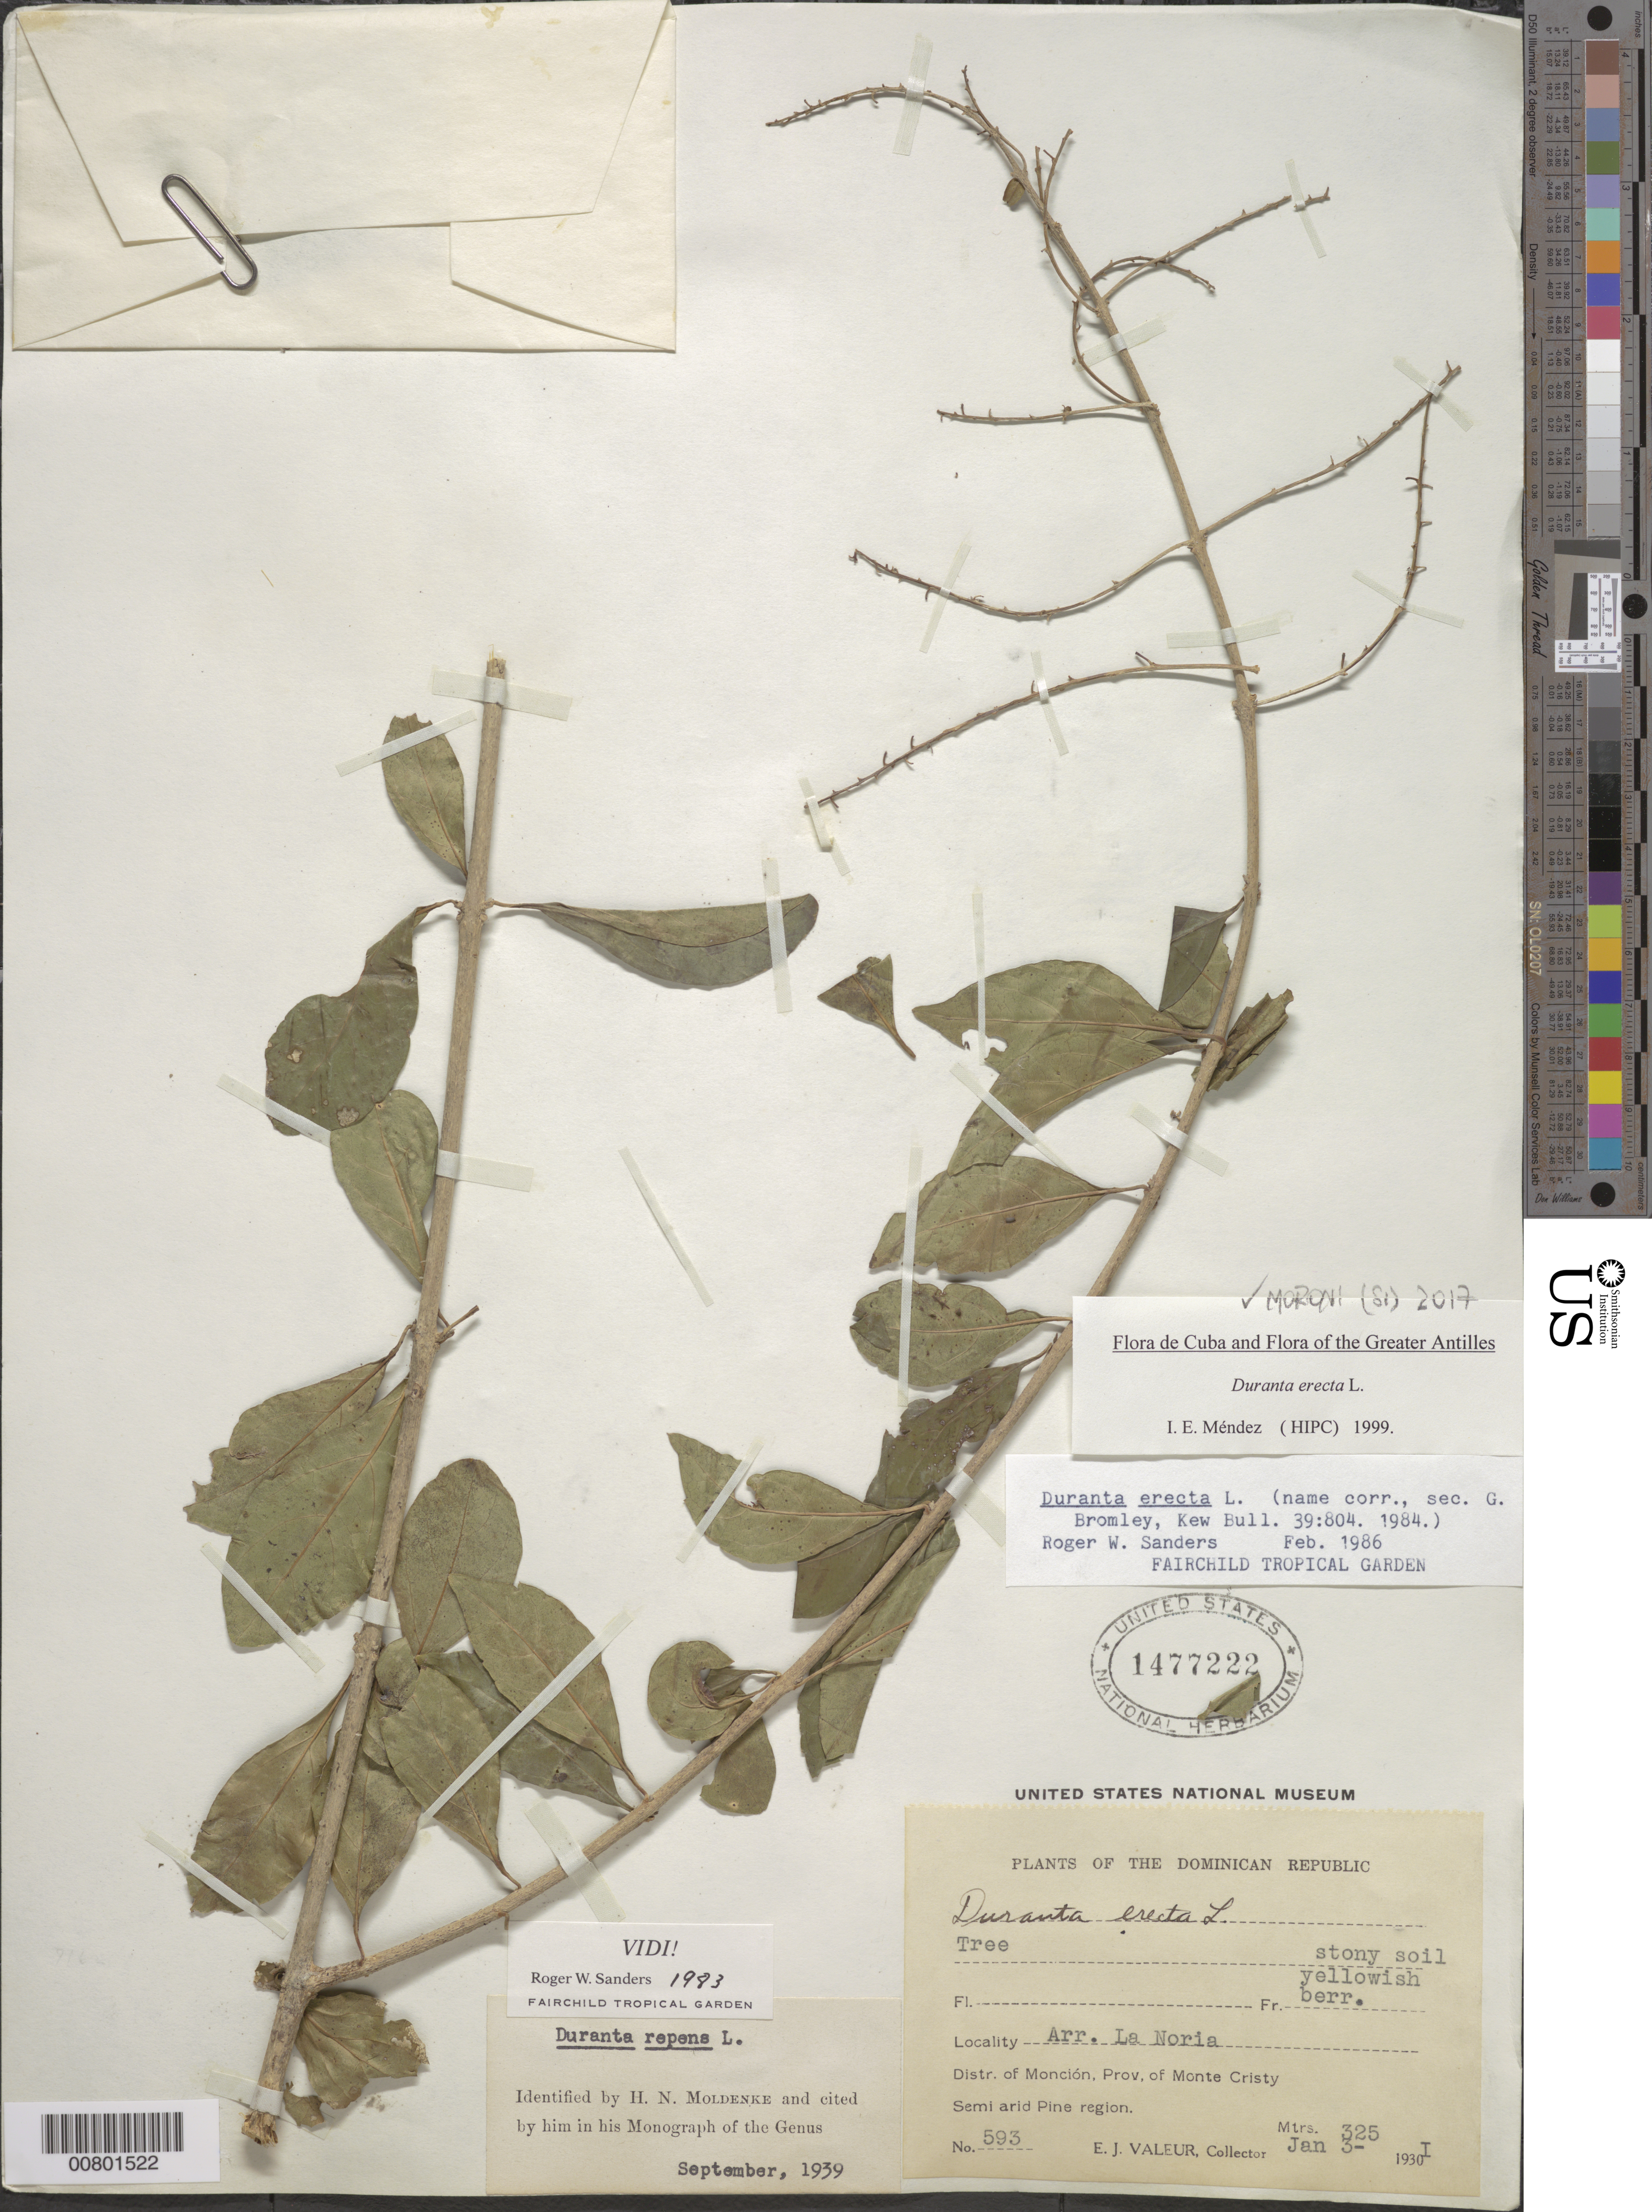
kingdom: Plantae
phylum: Tracheophyta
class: Magnoliopsida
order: Lamiales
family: Verbenaceae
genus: Duranta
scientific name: Duranta erecta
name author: L.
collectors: E. Valeur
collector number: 593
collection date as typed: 03 Jan 1931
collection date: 1931-01-03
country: Dominican Republic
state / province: Monte Cristi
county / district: Monción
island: Hispaniola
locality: Arr. La Noria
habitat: Stony soil in semi arid pine region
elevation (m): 325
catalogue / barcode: US 1477222